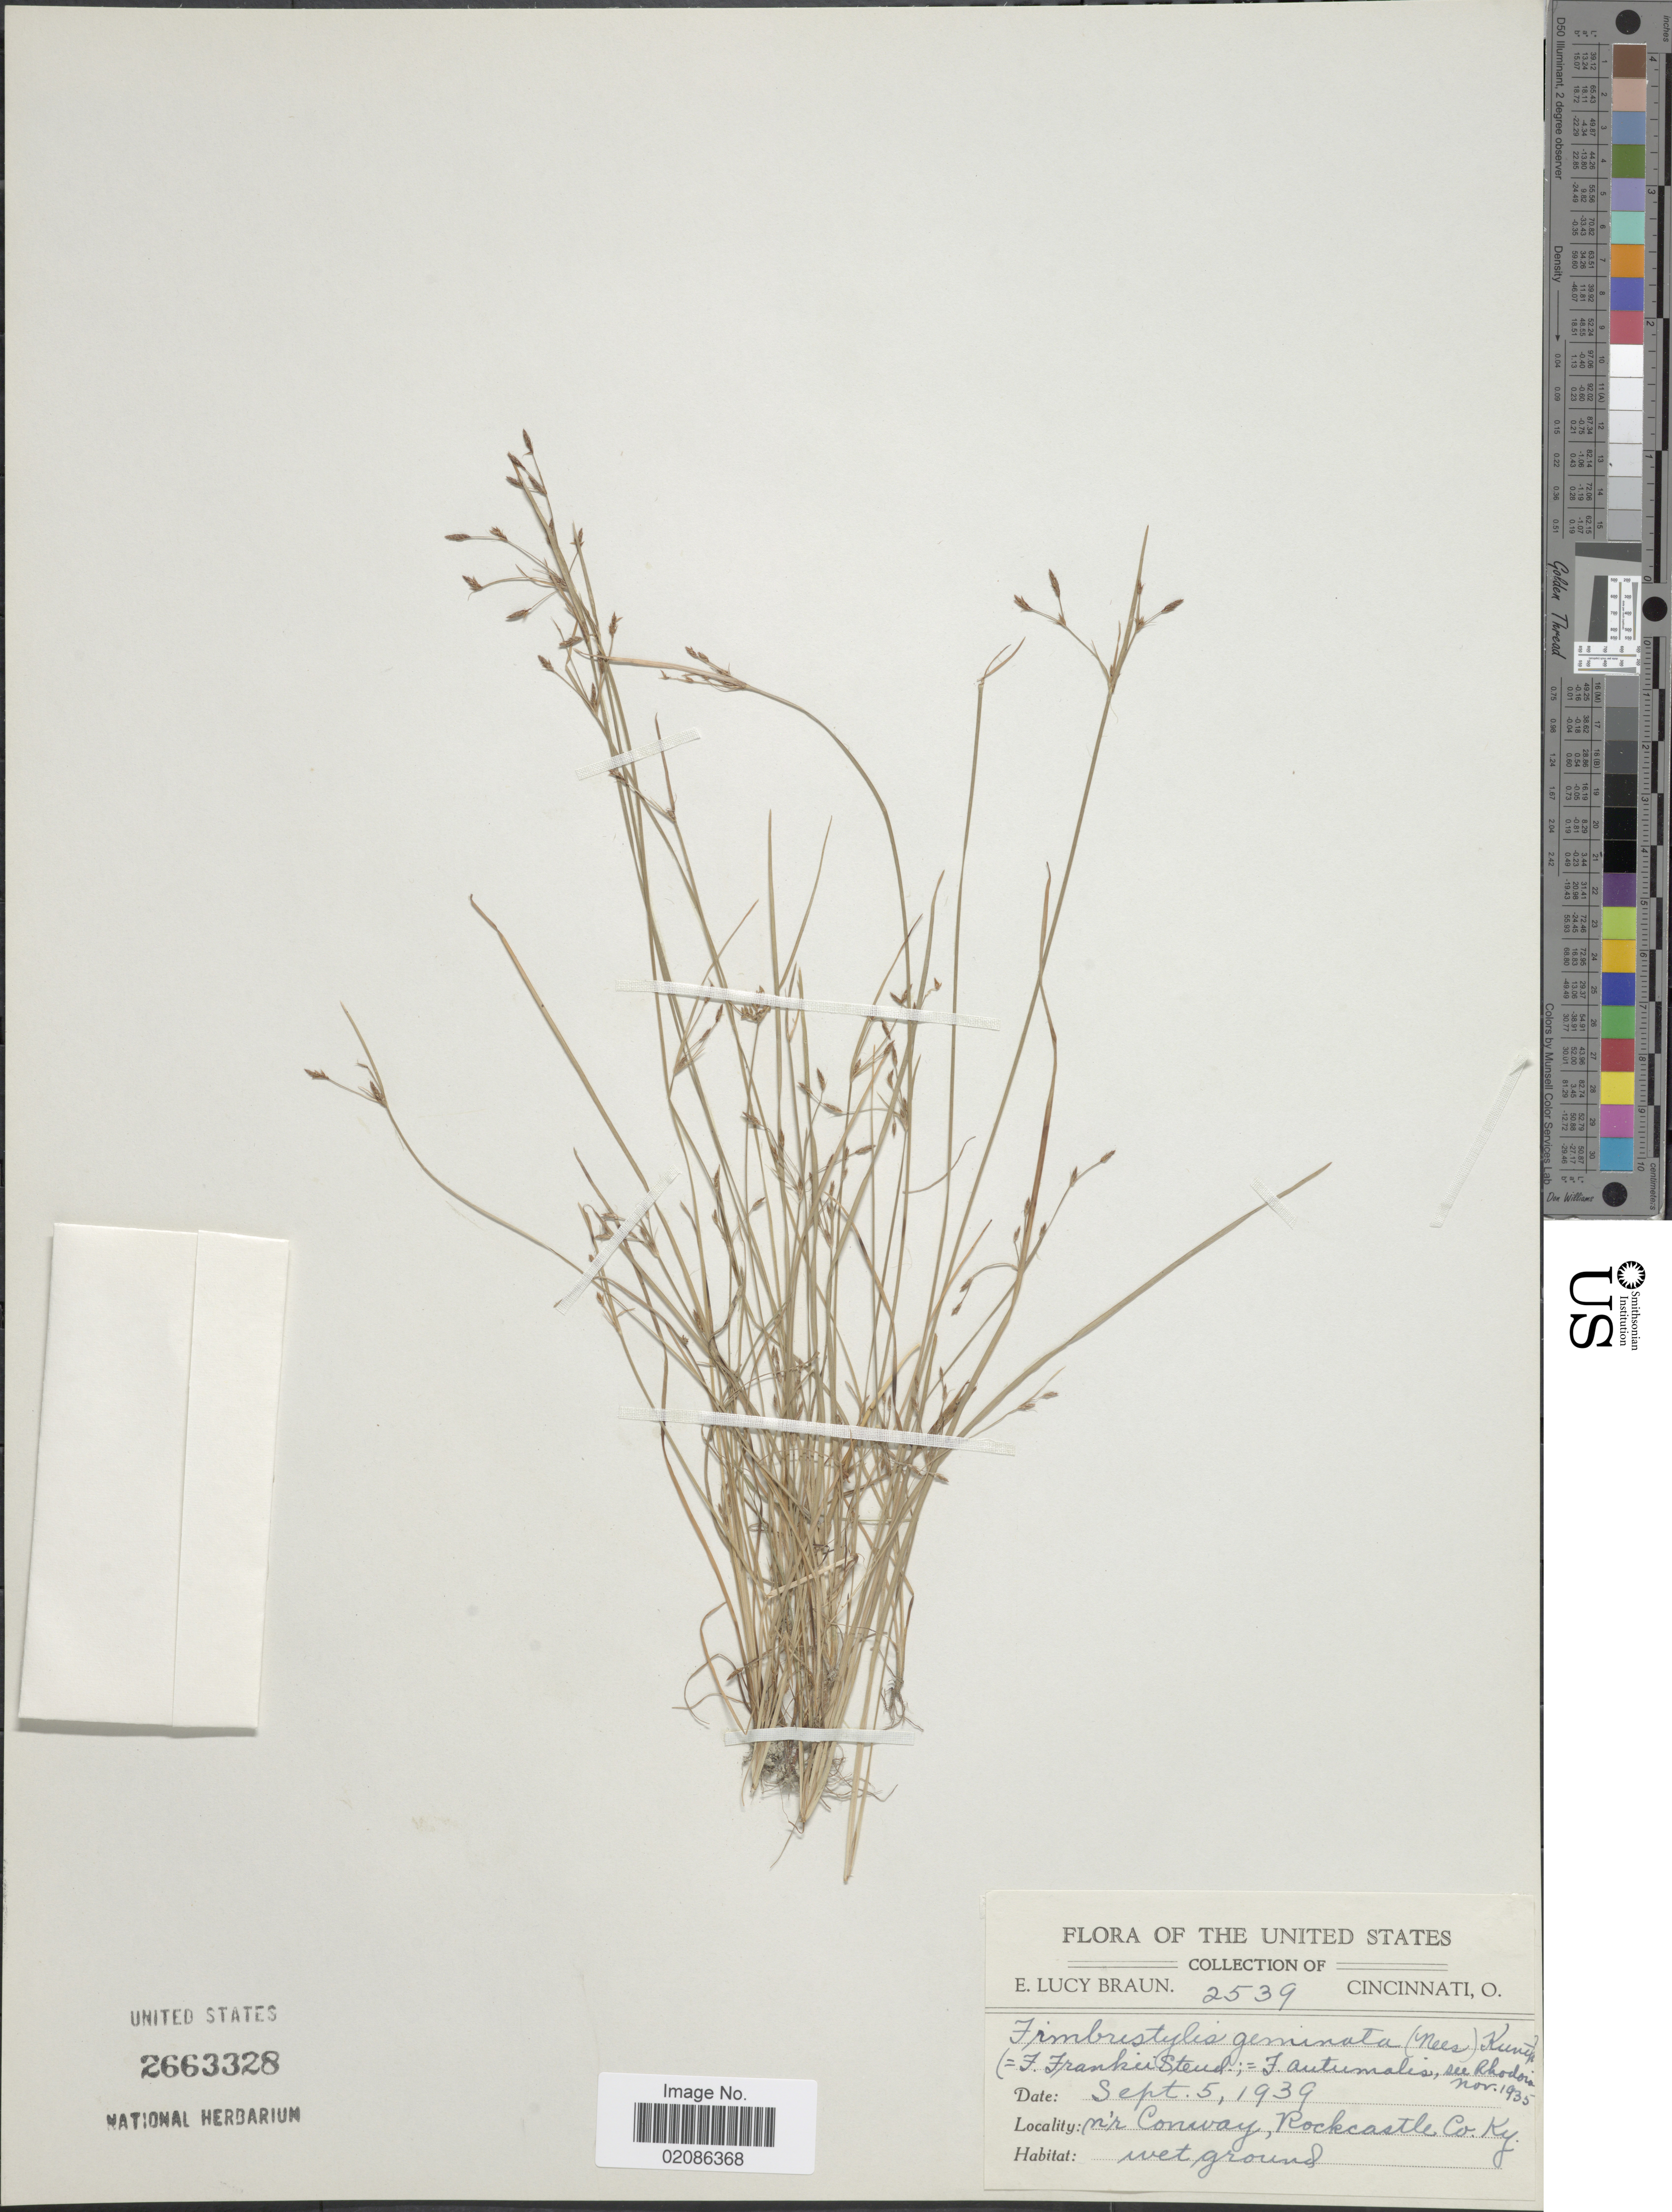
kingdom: Plantae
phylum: Tracheophyta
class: Liliopsida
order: Poales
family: Cyperaceae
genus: Fimbristylis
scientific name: Fimbristylis autumnalis (L.) Roem. & Schult.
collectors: E. L. Braun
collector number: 2539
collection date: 1939-09-05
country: United States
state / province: Kentucky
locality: N'r Conway, Rockcastle Co, wet ground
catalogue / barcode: US 2663328